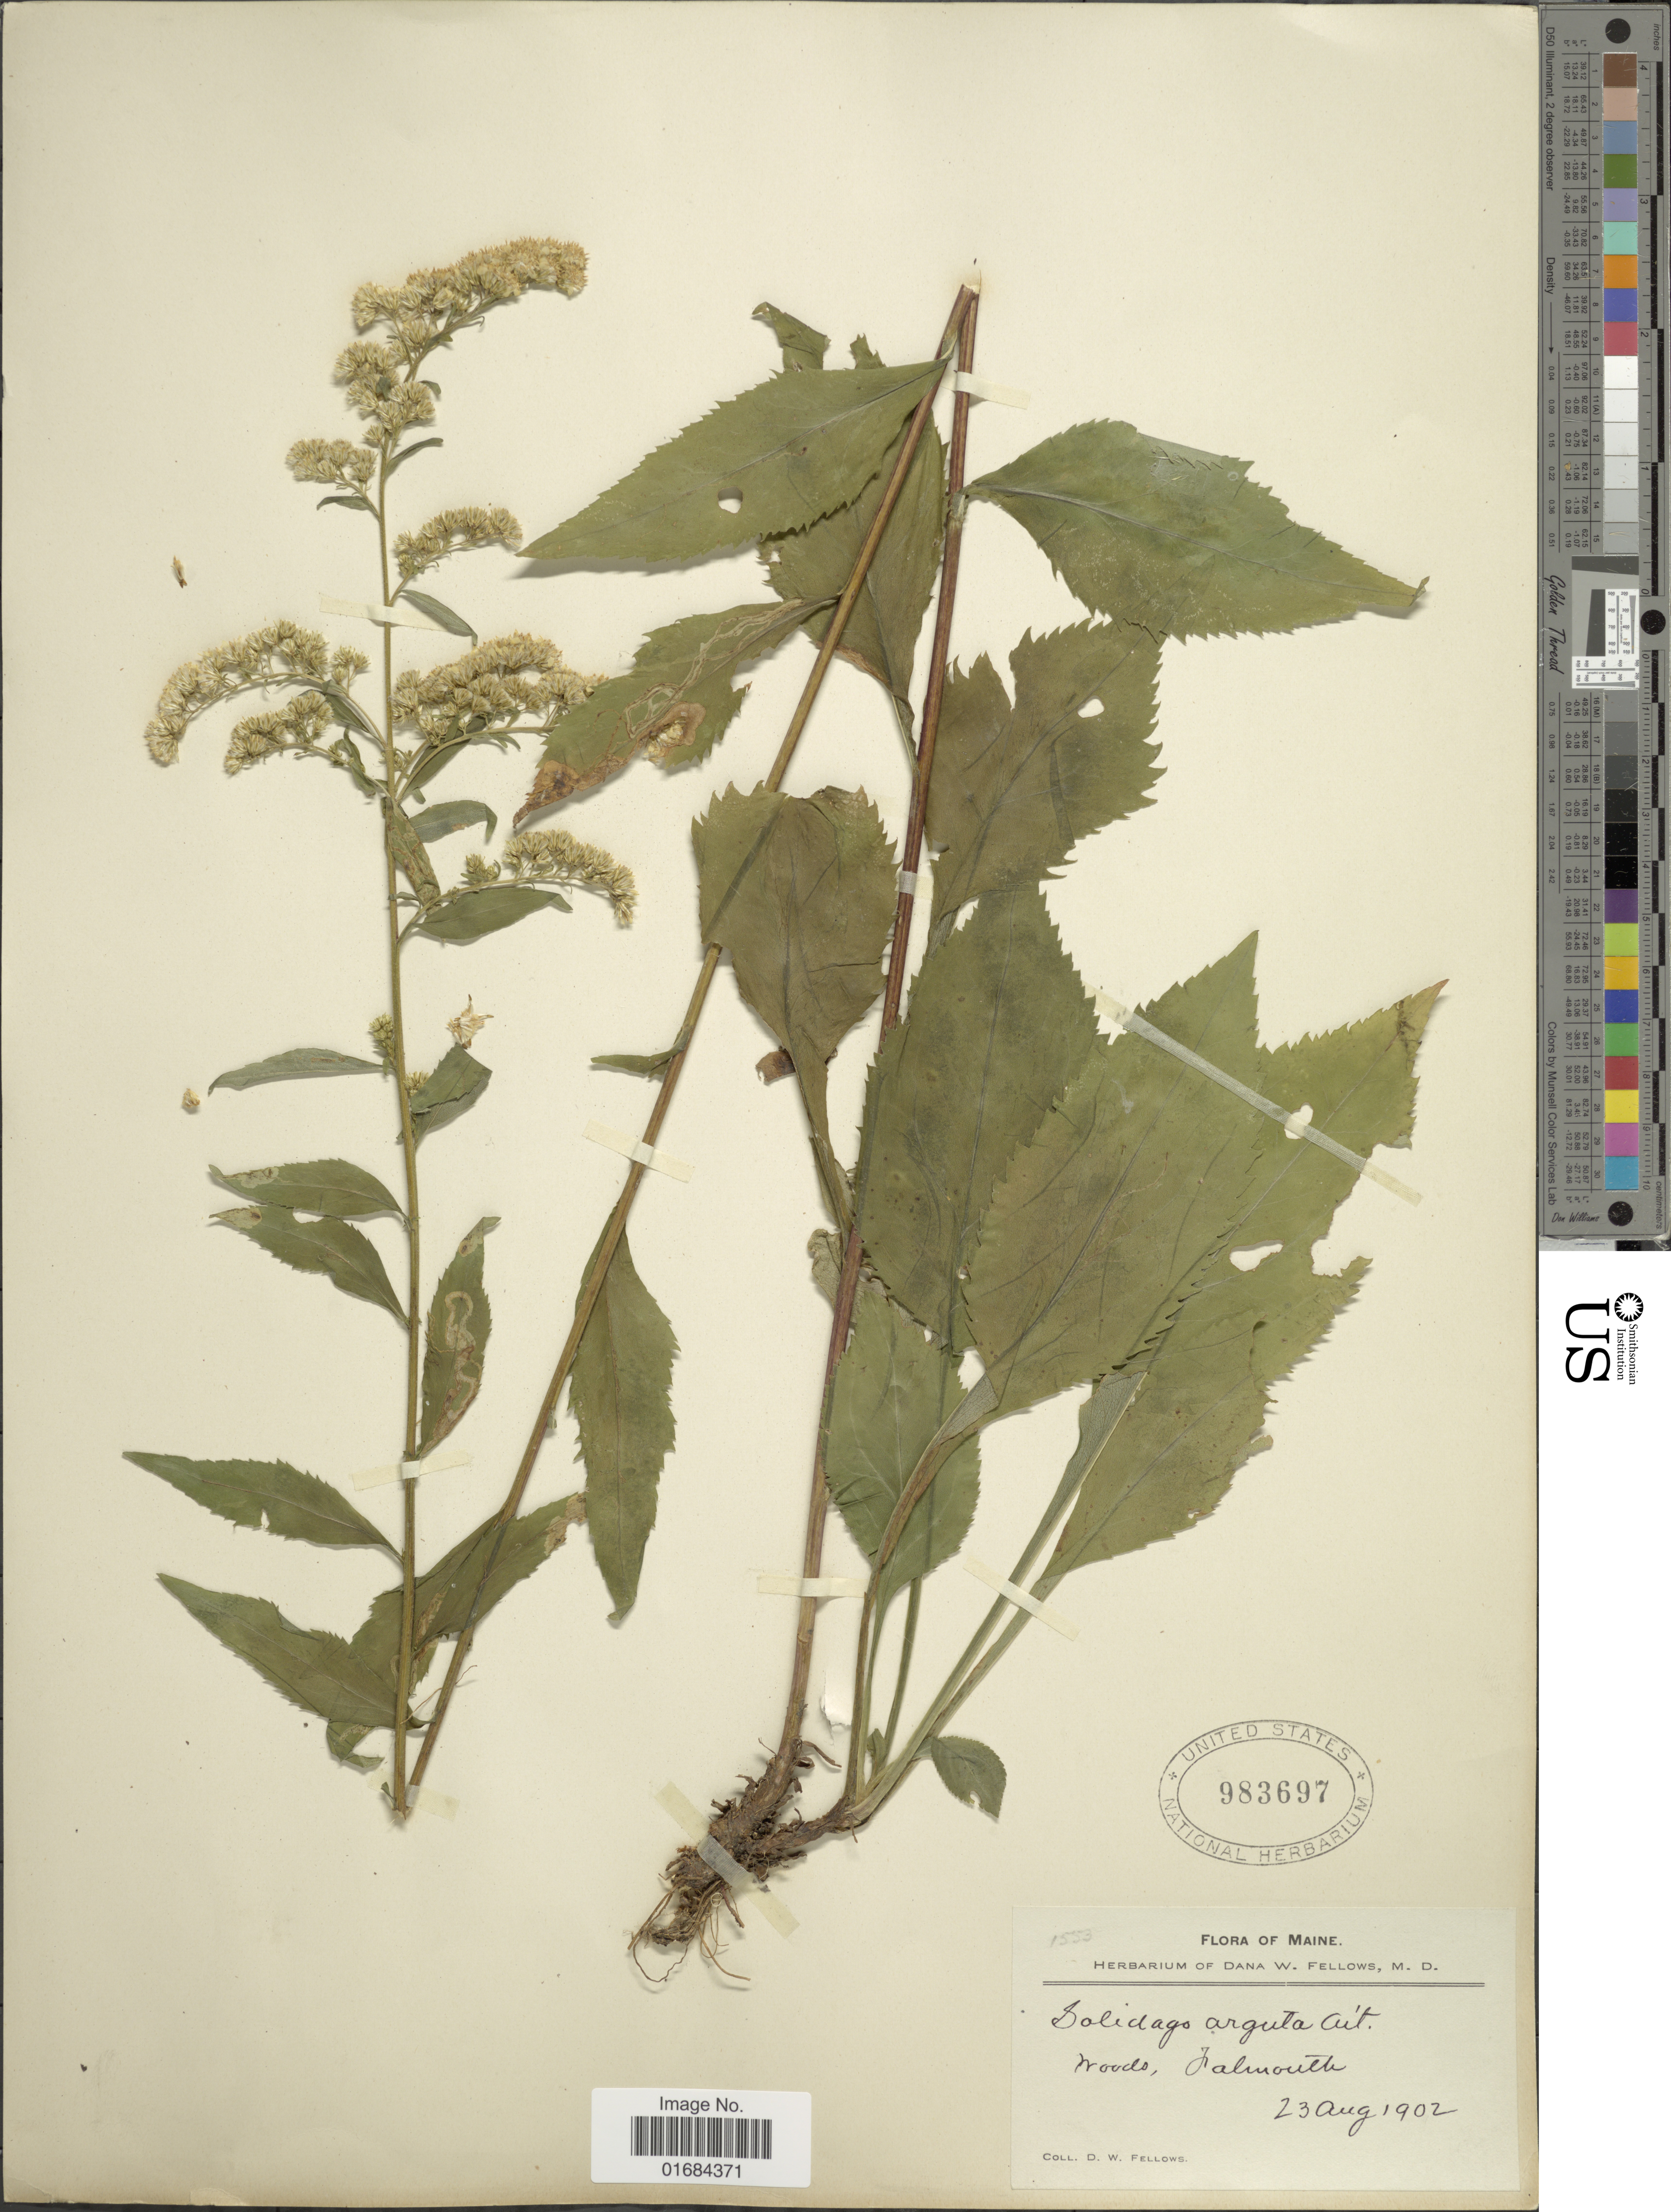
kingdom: Plantae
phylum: Tracheophyta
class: Magnoliopsida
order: Asterales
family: Asteraceae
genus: Solidago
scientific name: Solidago arguta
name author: Aiton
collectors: D. W. Fellows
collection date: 1902-08-23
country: United States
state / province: Maine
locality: Woods, Falmouth.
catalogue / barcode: US 983697